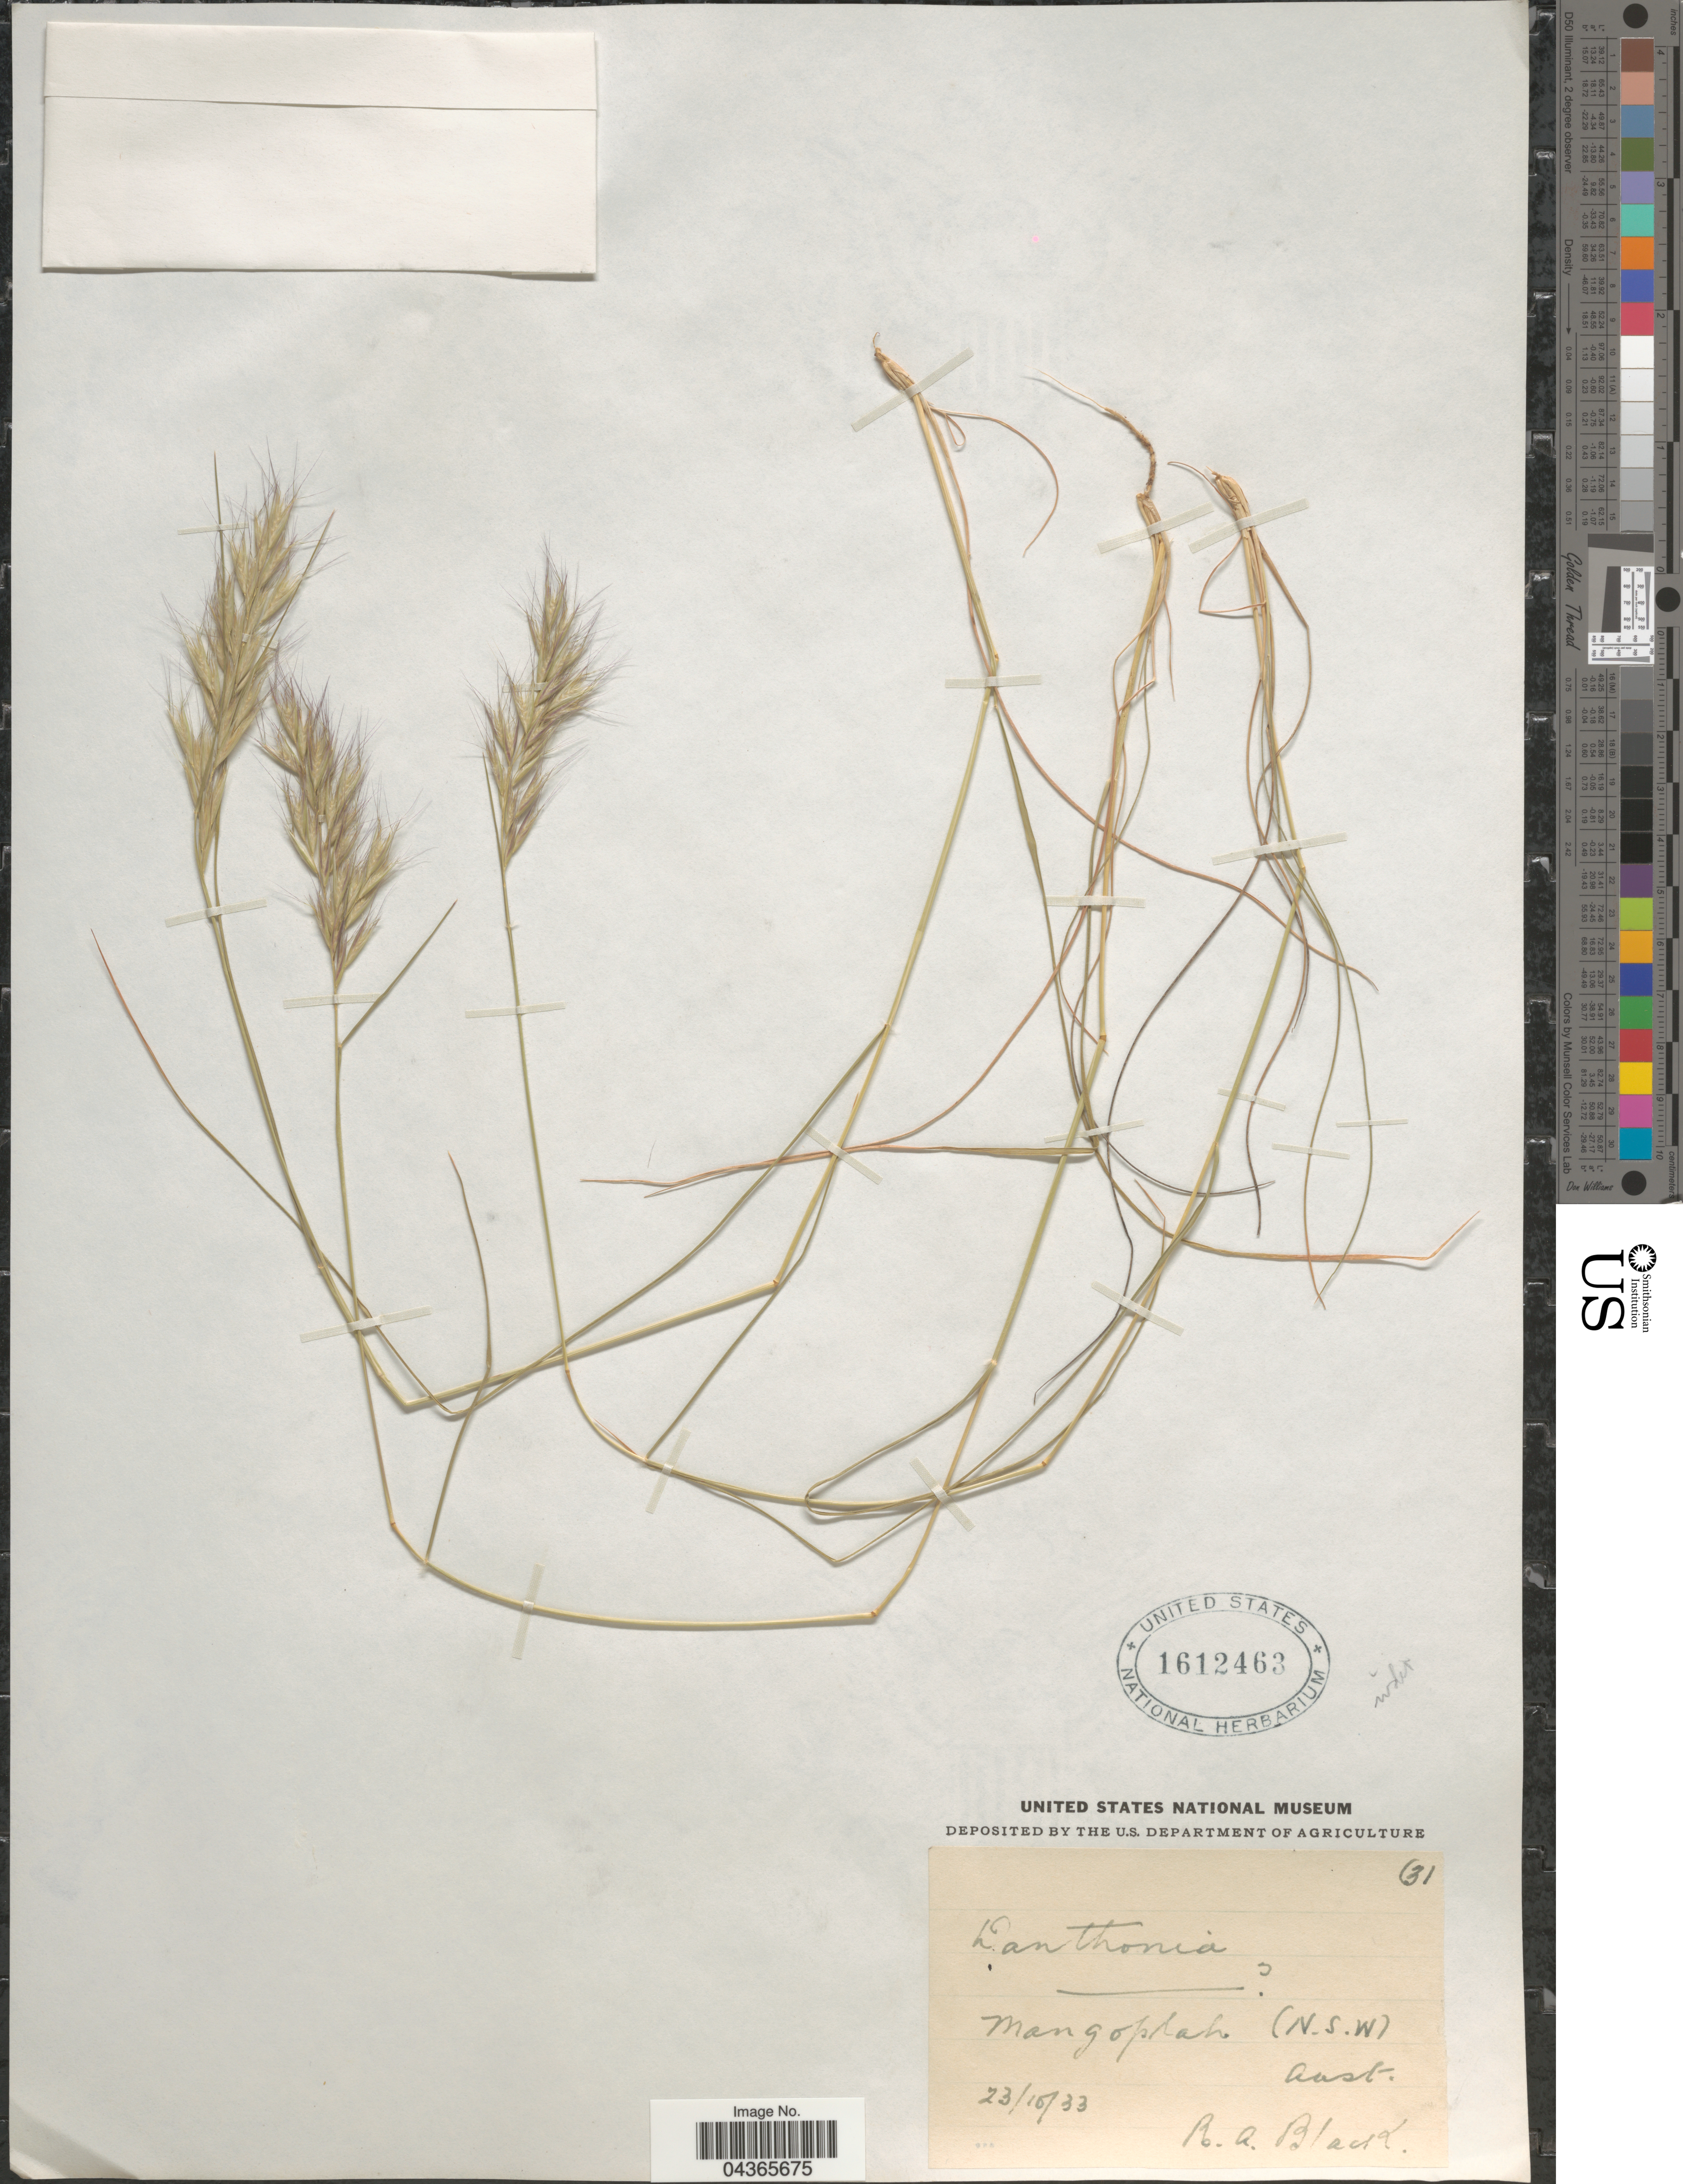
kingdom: Plantae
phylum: Tracheophyta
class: Liliopsida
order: Poales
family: Poaceae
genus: Rytidosperma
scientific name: Rytidosperma sp.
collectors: R. A. Black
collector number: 31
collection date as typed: Transcribed d/m/y: 23/10/33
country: Australia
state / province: New South Wales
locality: Mangoplah.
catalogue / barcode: US 1612463